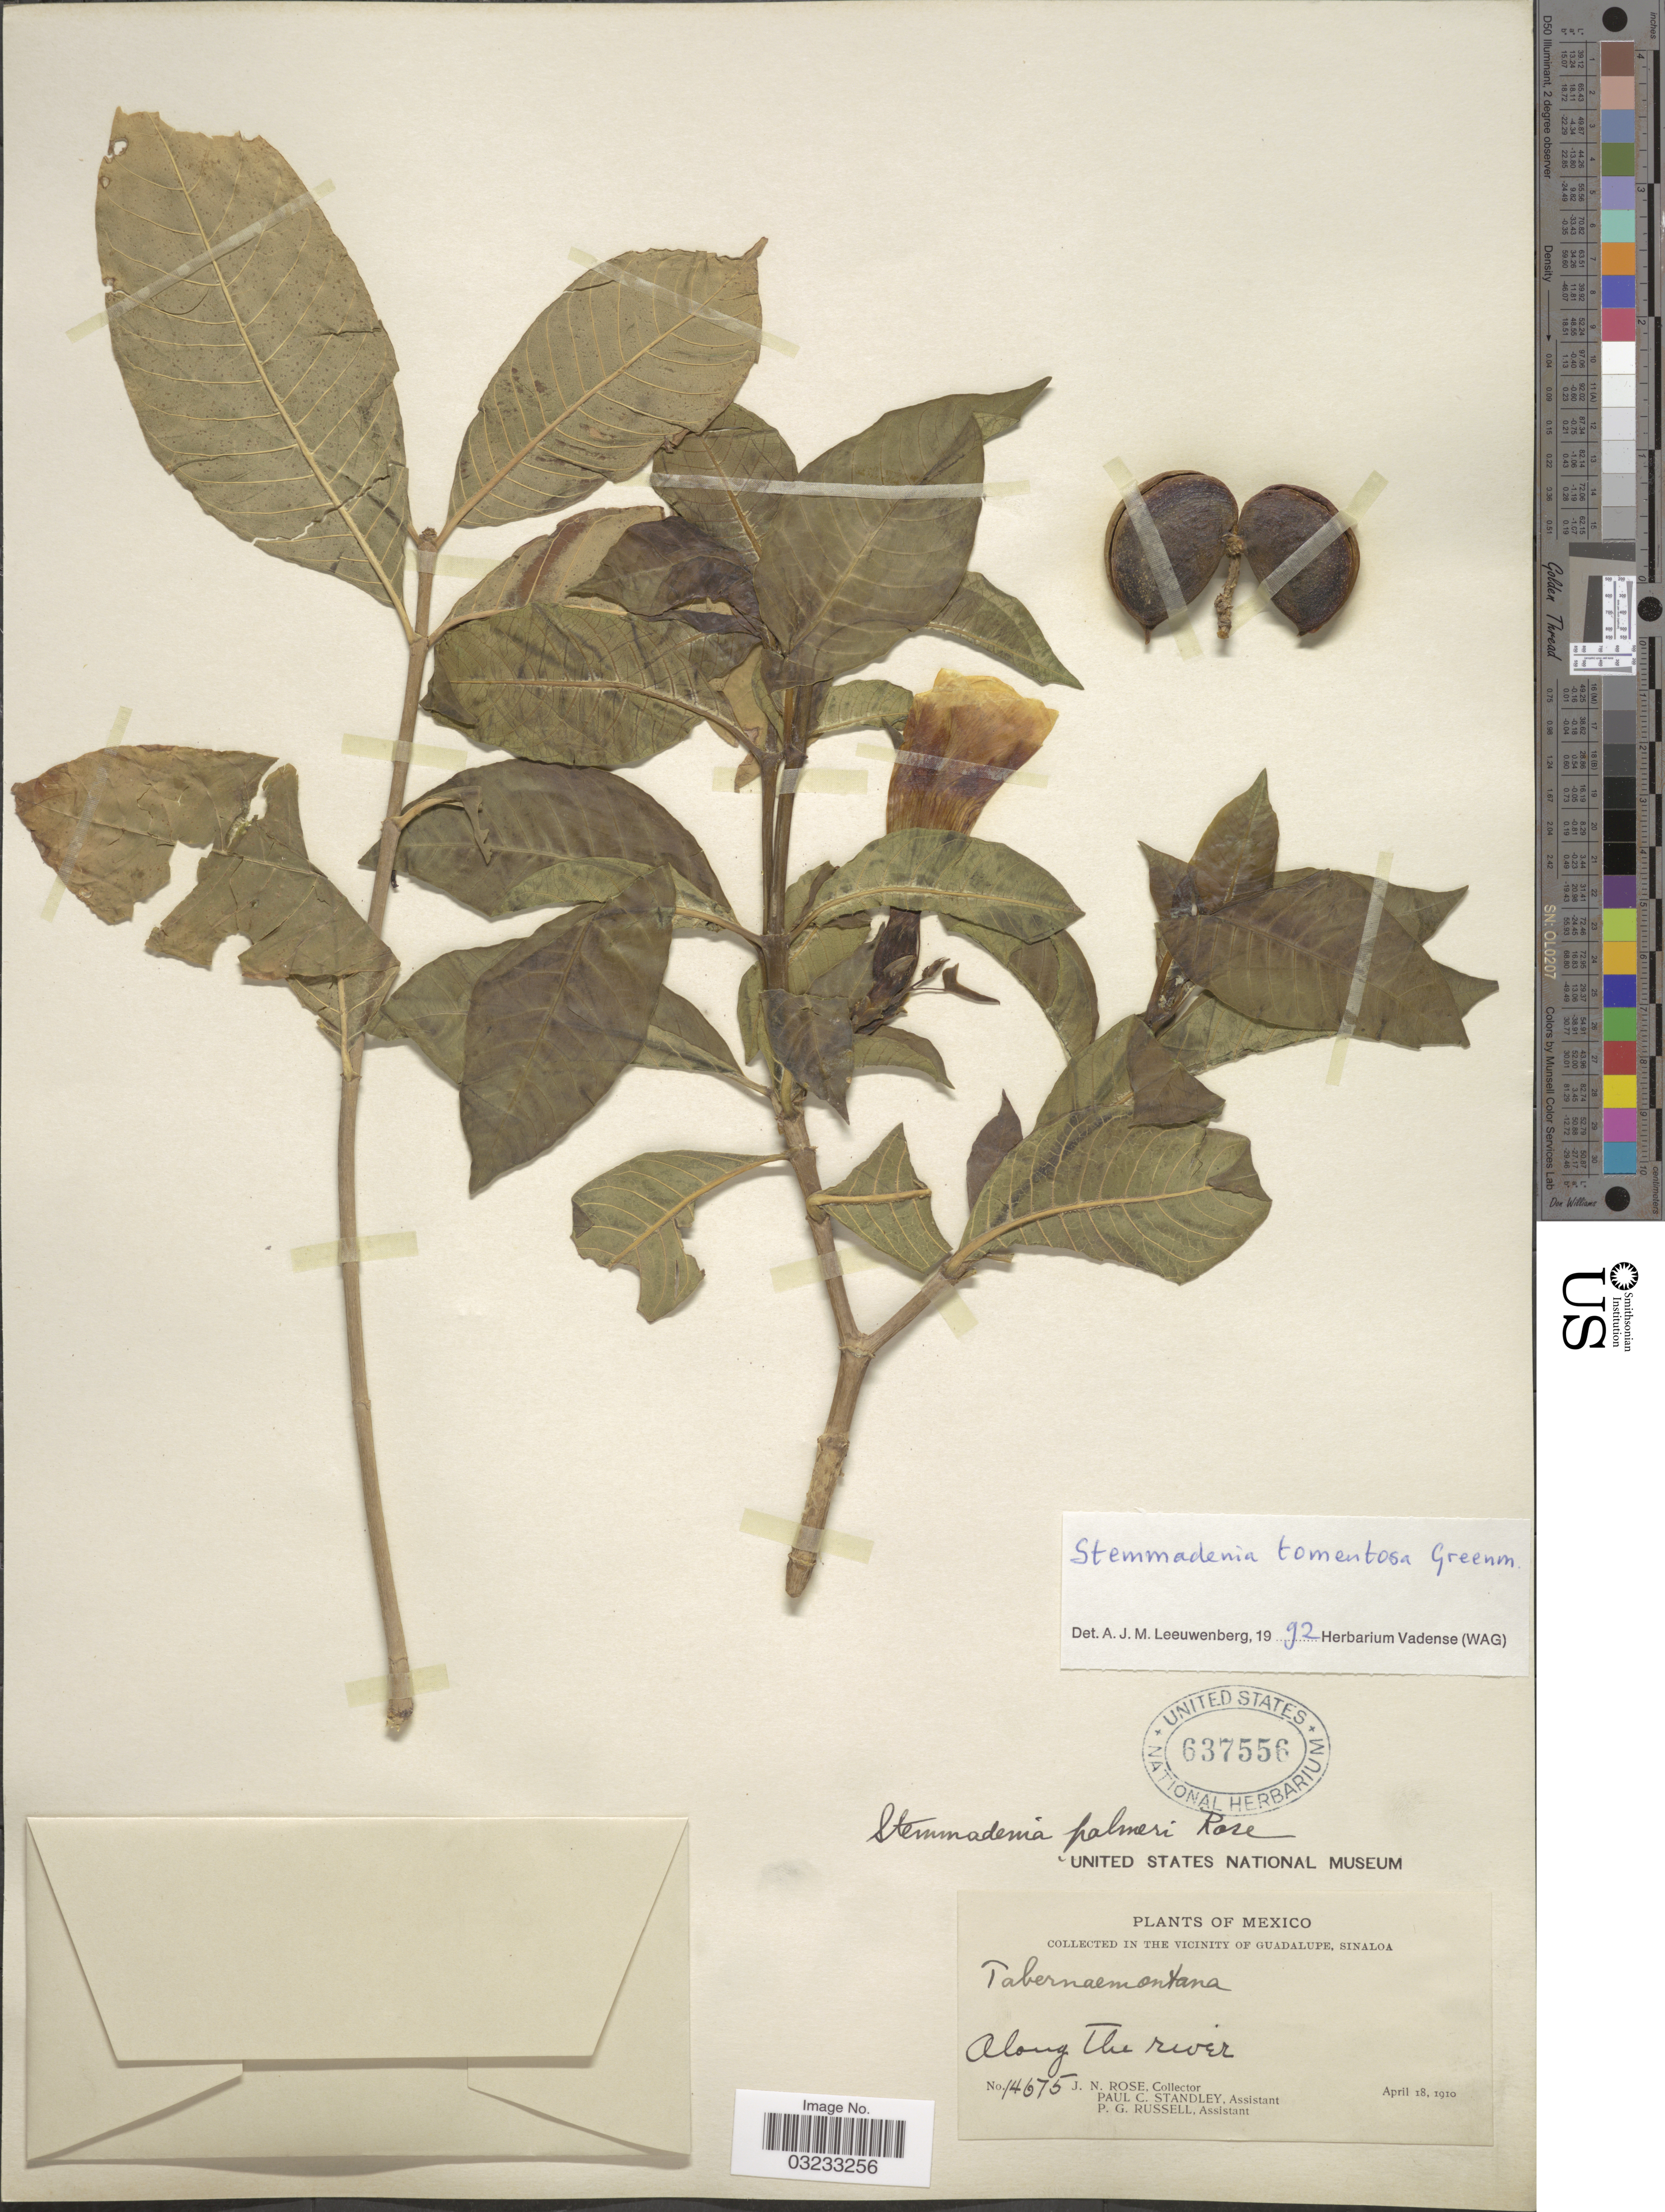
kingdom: Plantae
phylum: Tracheophyta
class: Magnoliopsida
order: Gentianales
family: Apocynaceae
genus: Stemmadenia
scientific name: Stemmadenia tomentosa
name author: Greenm.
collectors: J. N. Rose, P. C. Standley & P. G. Russell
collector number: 14675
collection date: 1910-04-18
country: Mexico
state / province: Sinaloa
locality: In the vicinity of Guadalupe, Along the river.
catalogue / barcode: US 637556